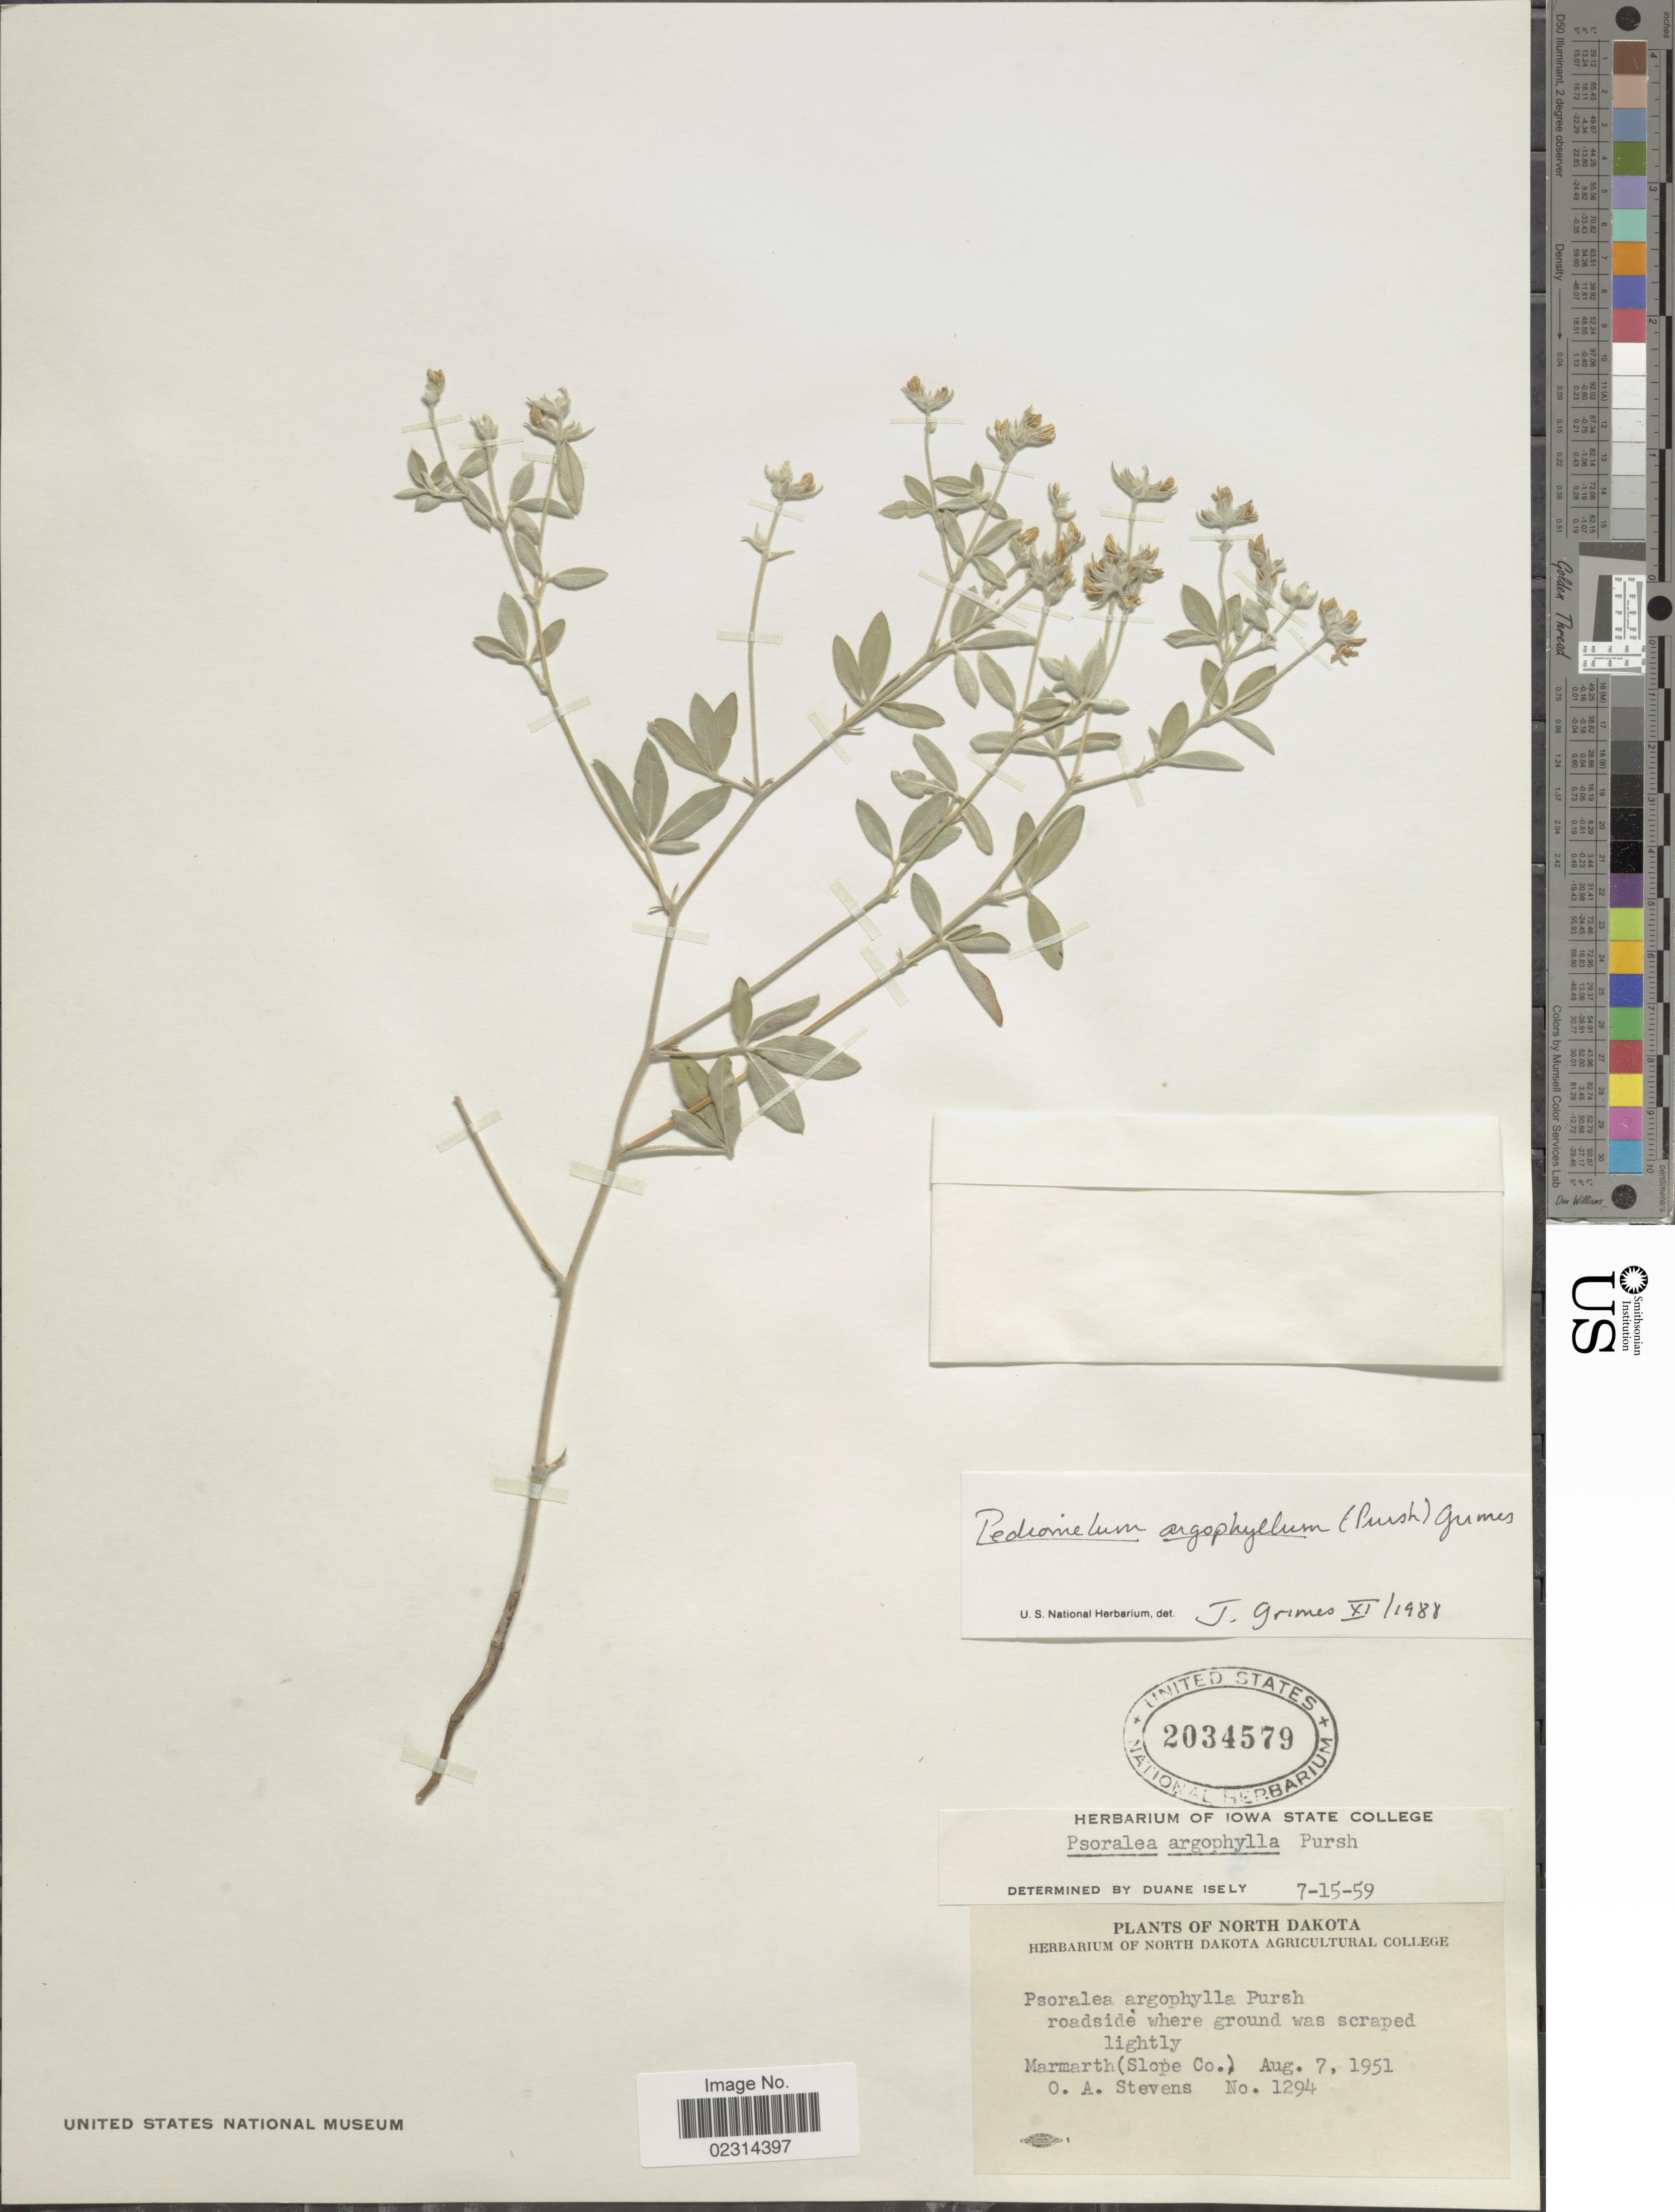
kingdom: Plantae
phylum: Tracheophyta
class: Magnoliopsida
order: Fabales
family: Fabaceae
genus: Pediomelum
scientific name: Pediomelum argophyllum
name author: (Pursh) J.W. Grimes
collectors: O. A. Stevens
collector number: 1294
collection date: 1951-08-07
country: United States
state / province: North Dakota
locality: Marmarth (Slope Co.)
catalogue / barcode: US 2034579